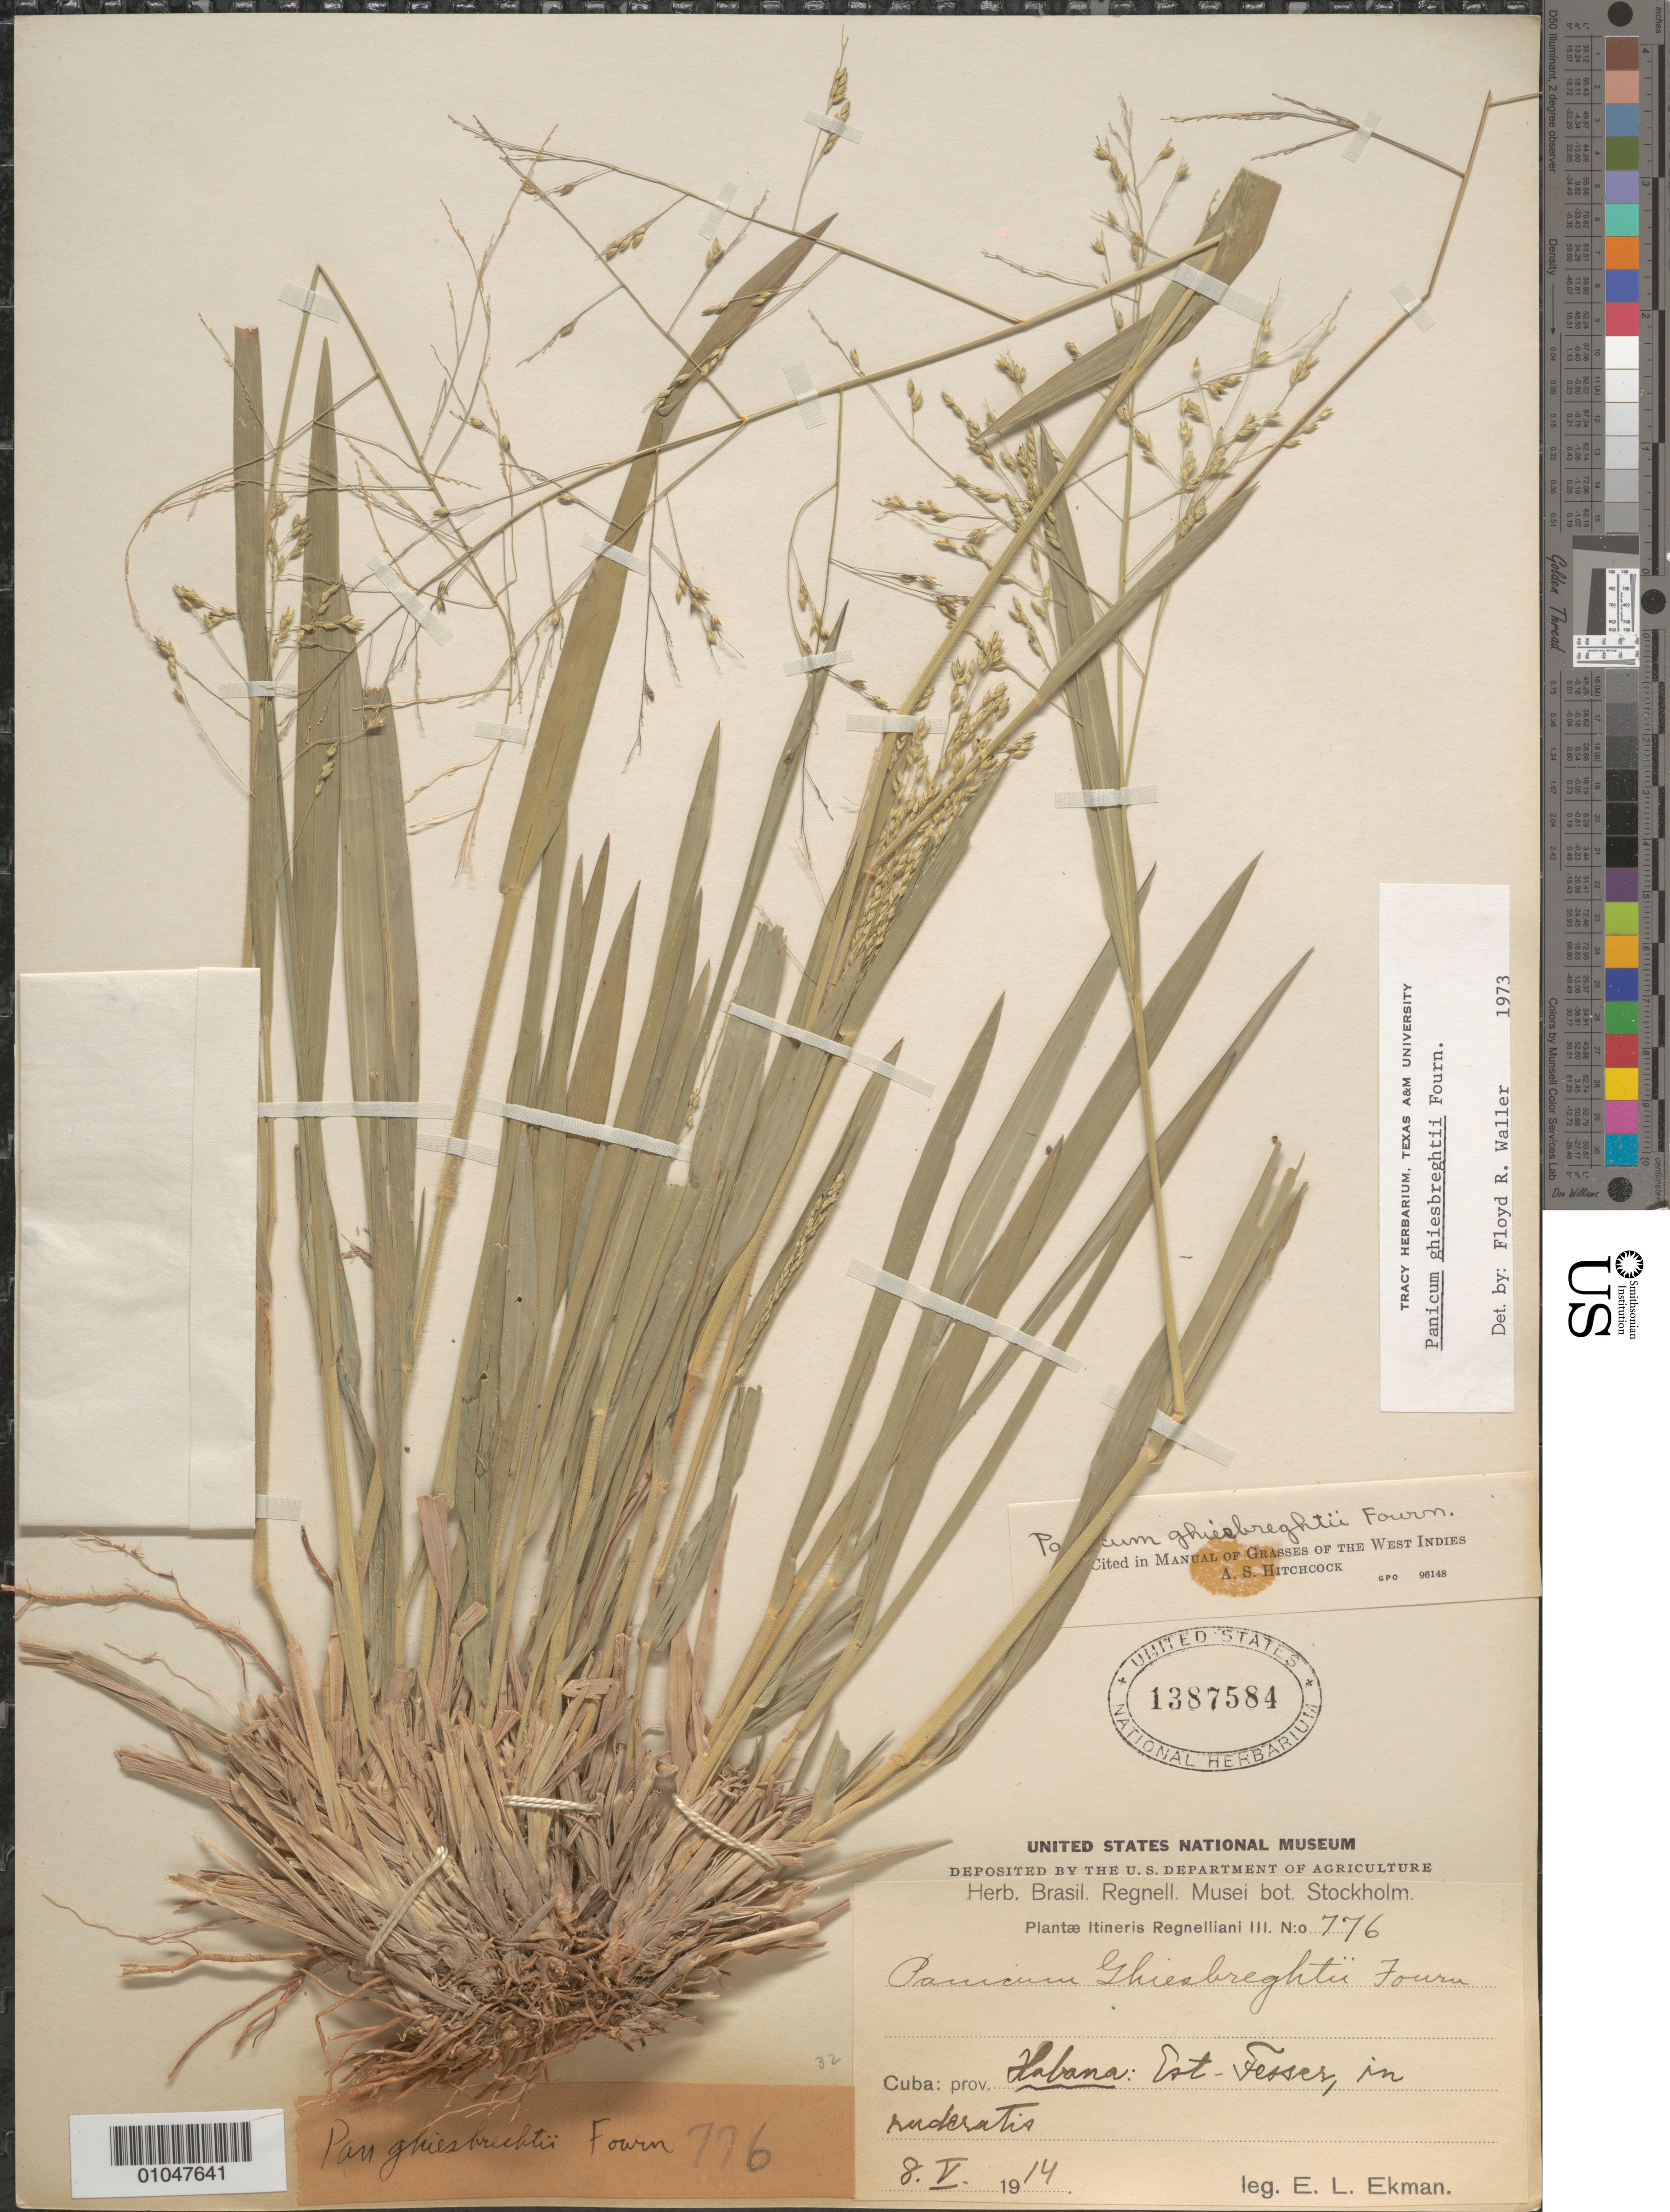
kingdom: Plantae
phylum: Tracheophyta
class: Liliopsida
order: Poales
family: Poaceae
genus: Panicum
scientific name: Panicum ghiesbreghtii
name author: E. Fourn.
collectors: E. L. Ekman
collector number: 776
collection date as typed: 08 May 1914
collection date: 1914-05-08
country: Cuba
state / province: La Habana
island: Cuba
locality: Est-Fesser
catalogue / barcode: US 1387584